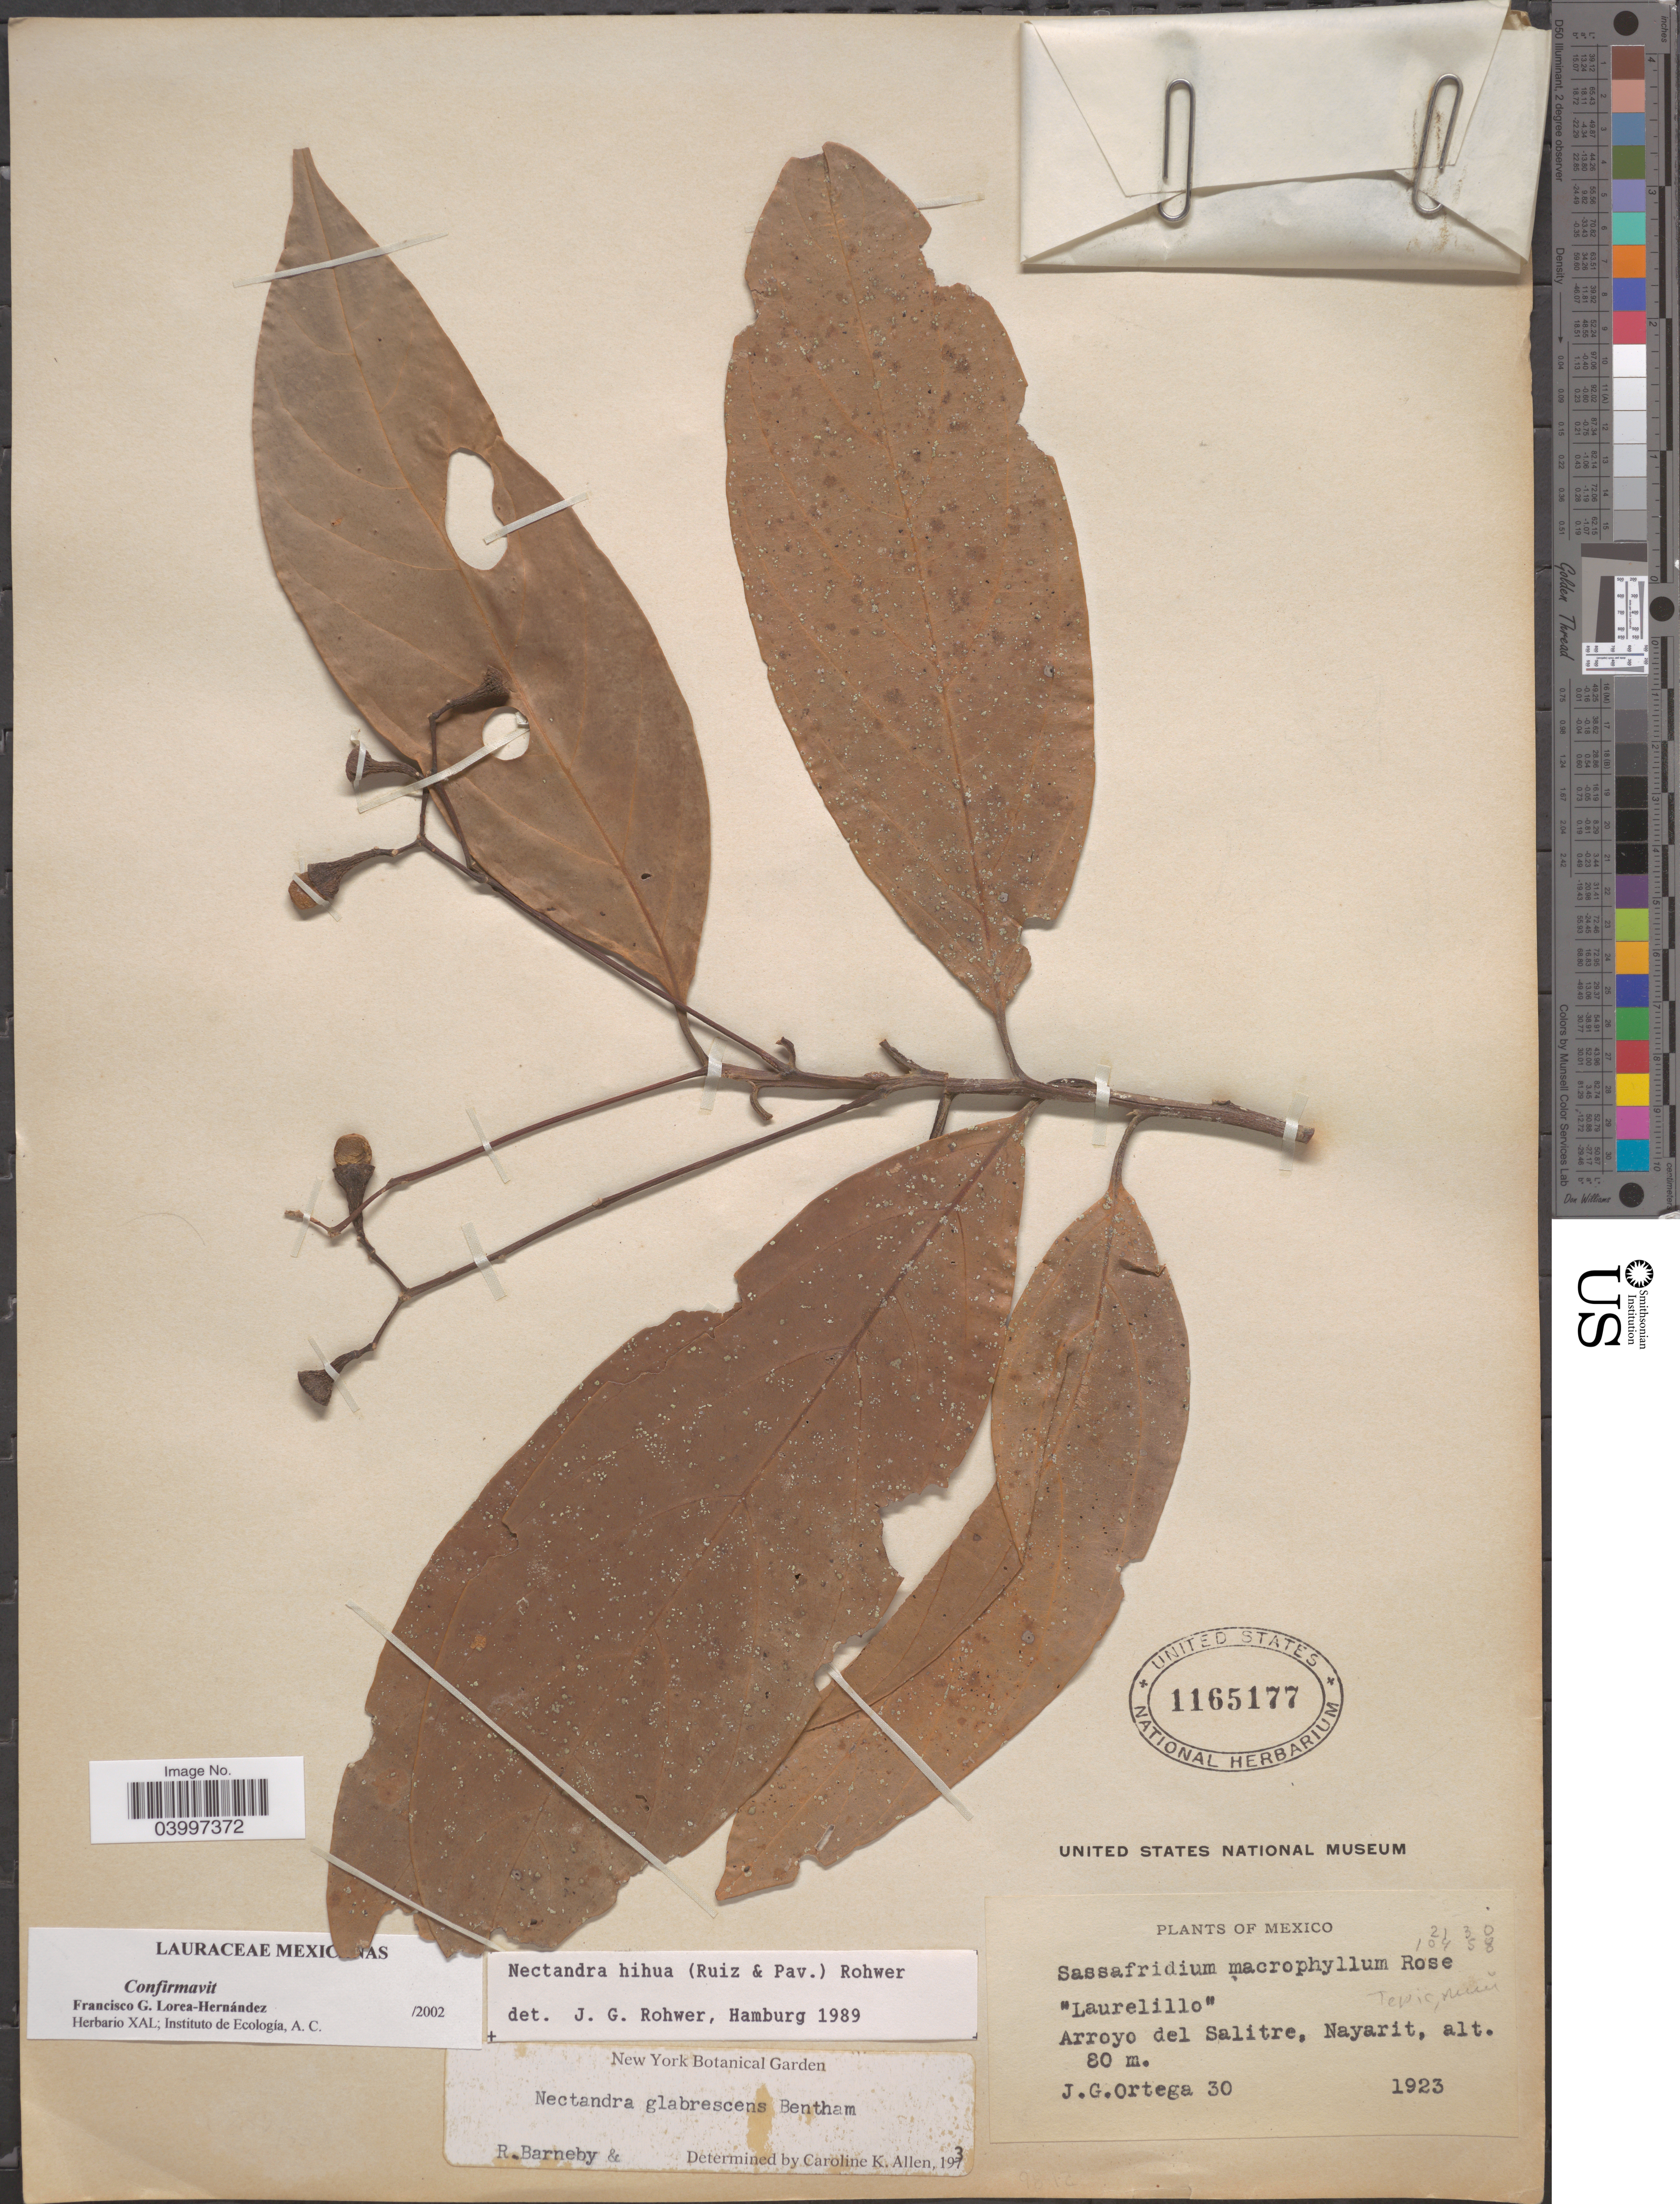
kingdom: Plantae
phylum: Tracheophyta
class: Magnoliopsida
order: Laurales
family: Lauraceae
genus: Nectandra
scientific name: Nectandra hihua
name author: (Ruiz & Pav.) Rohwer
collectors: J. Ortega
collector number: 30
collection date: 1923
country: Mexico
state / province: Nayarit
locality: Arroyo del Salitre. Tepic.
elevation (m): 80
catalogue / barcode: US 1165177